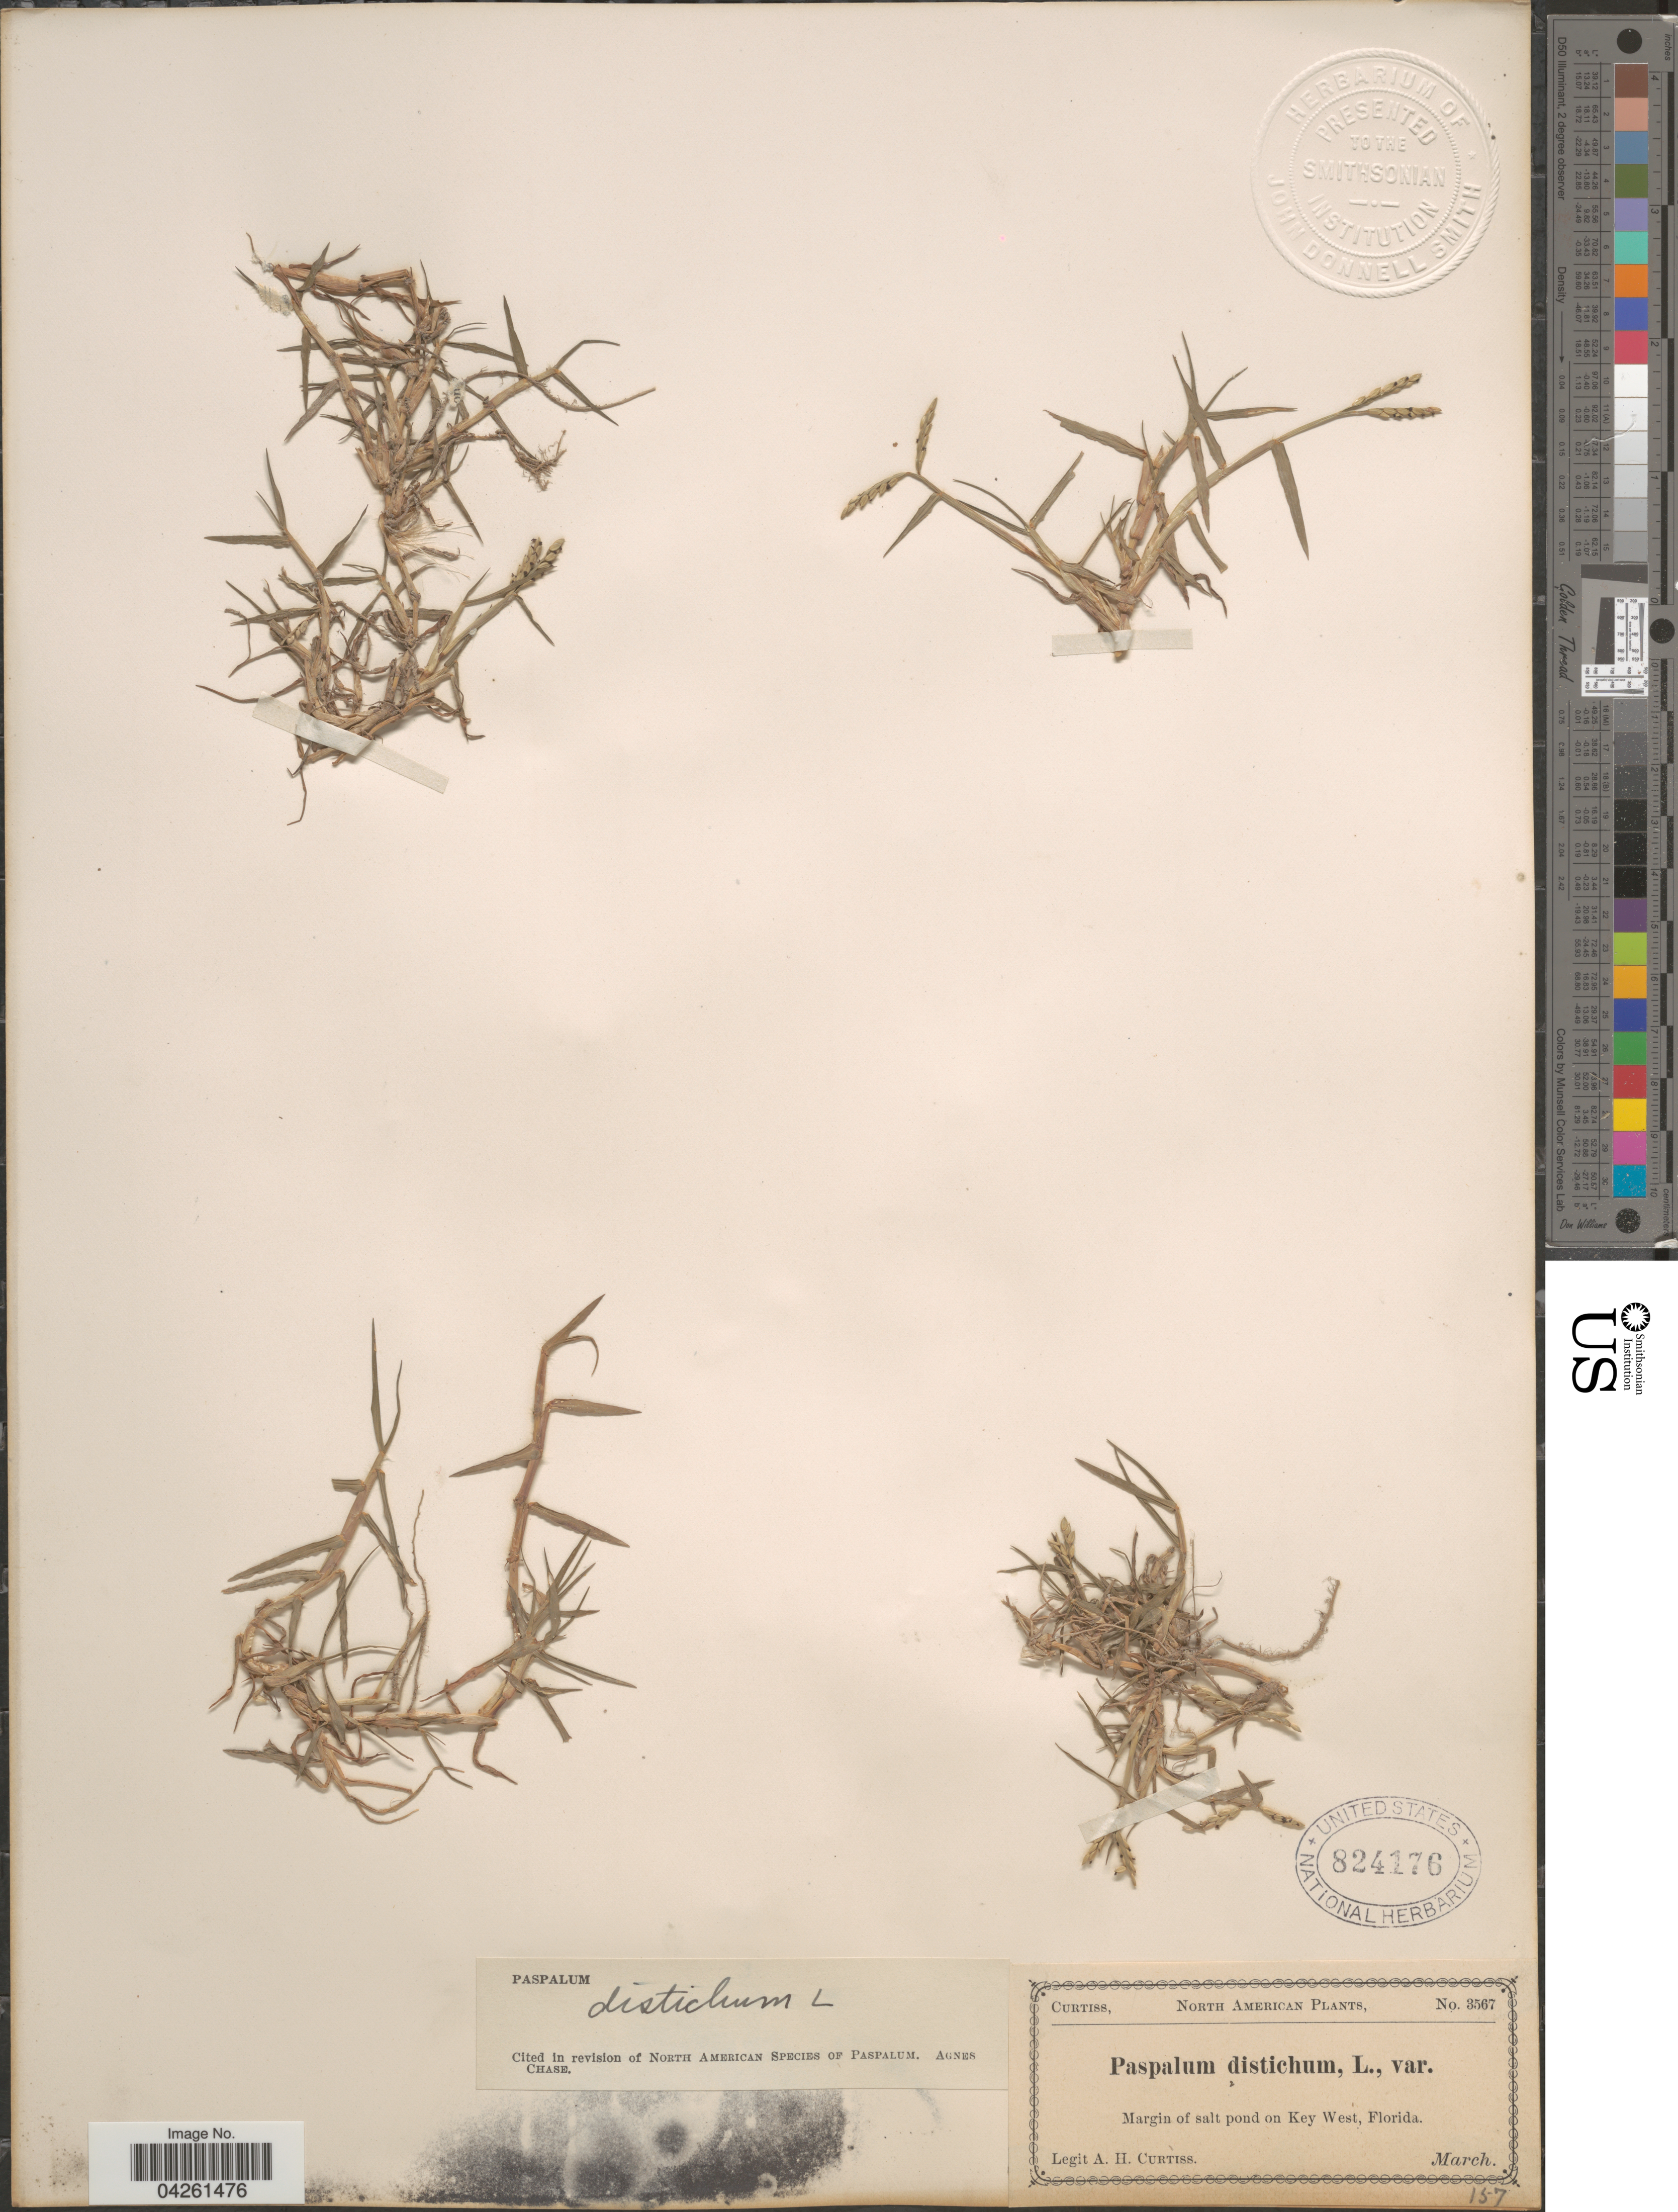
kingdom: Plantae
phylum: Tracheophyta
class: Liliopsida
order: Poales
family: Poaceae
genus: Paspalum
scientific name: Paspalum distichum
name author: L.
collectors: A. H. Curtiss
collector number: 3567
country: United States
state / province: Florida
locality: Margin of salt pond on Key West.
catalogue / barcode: US 824176